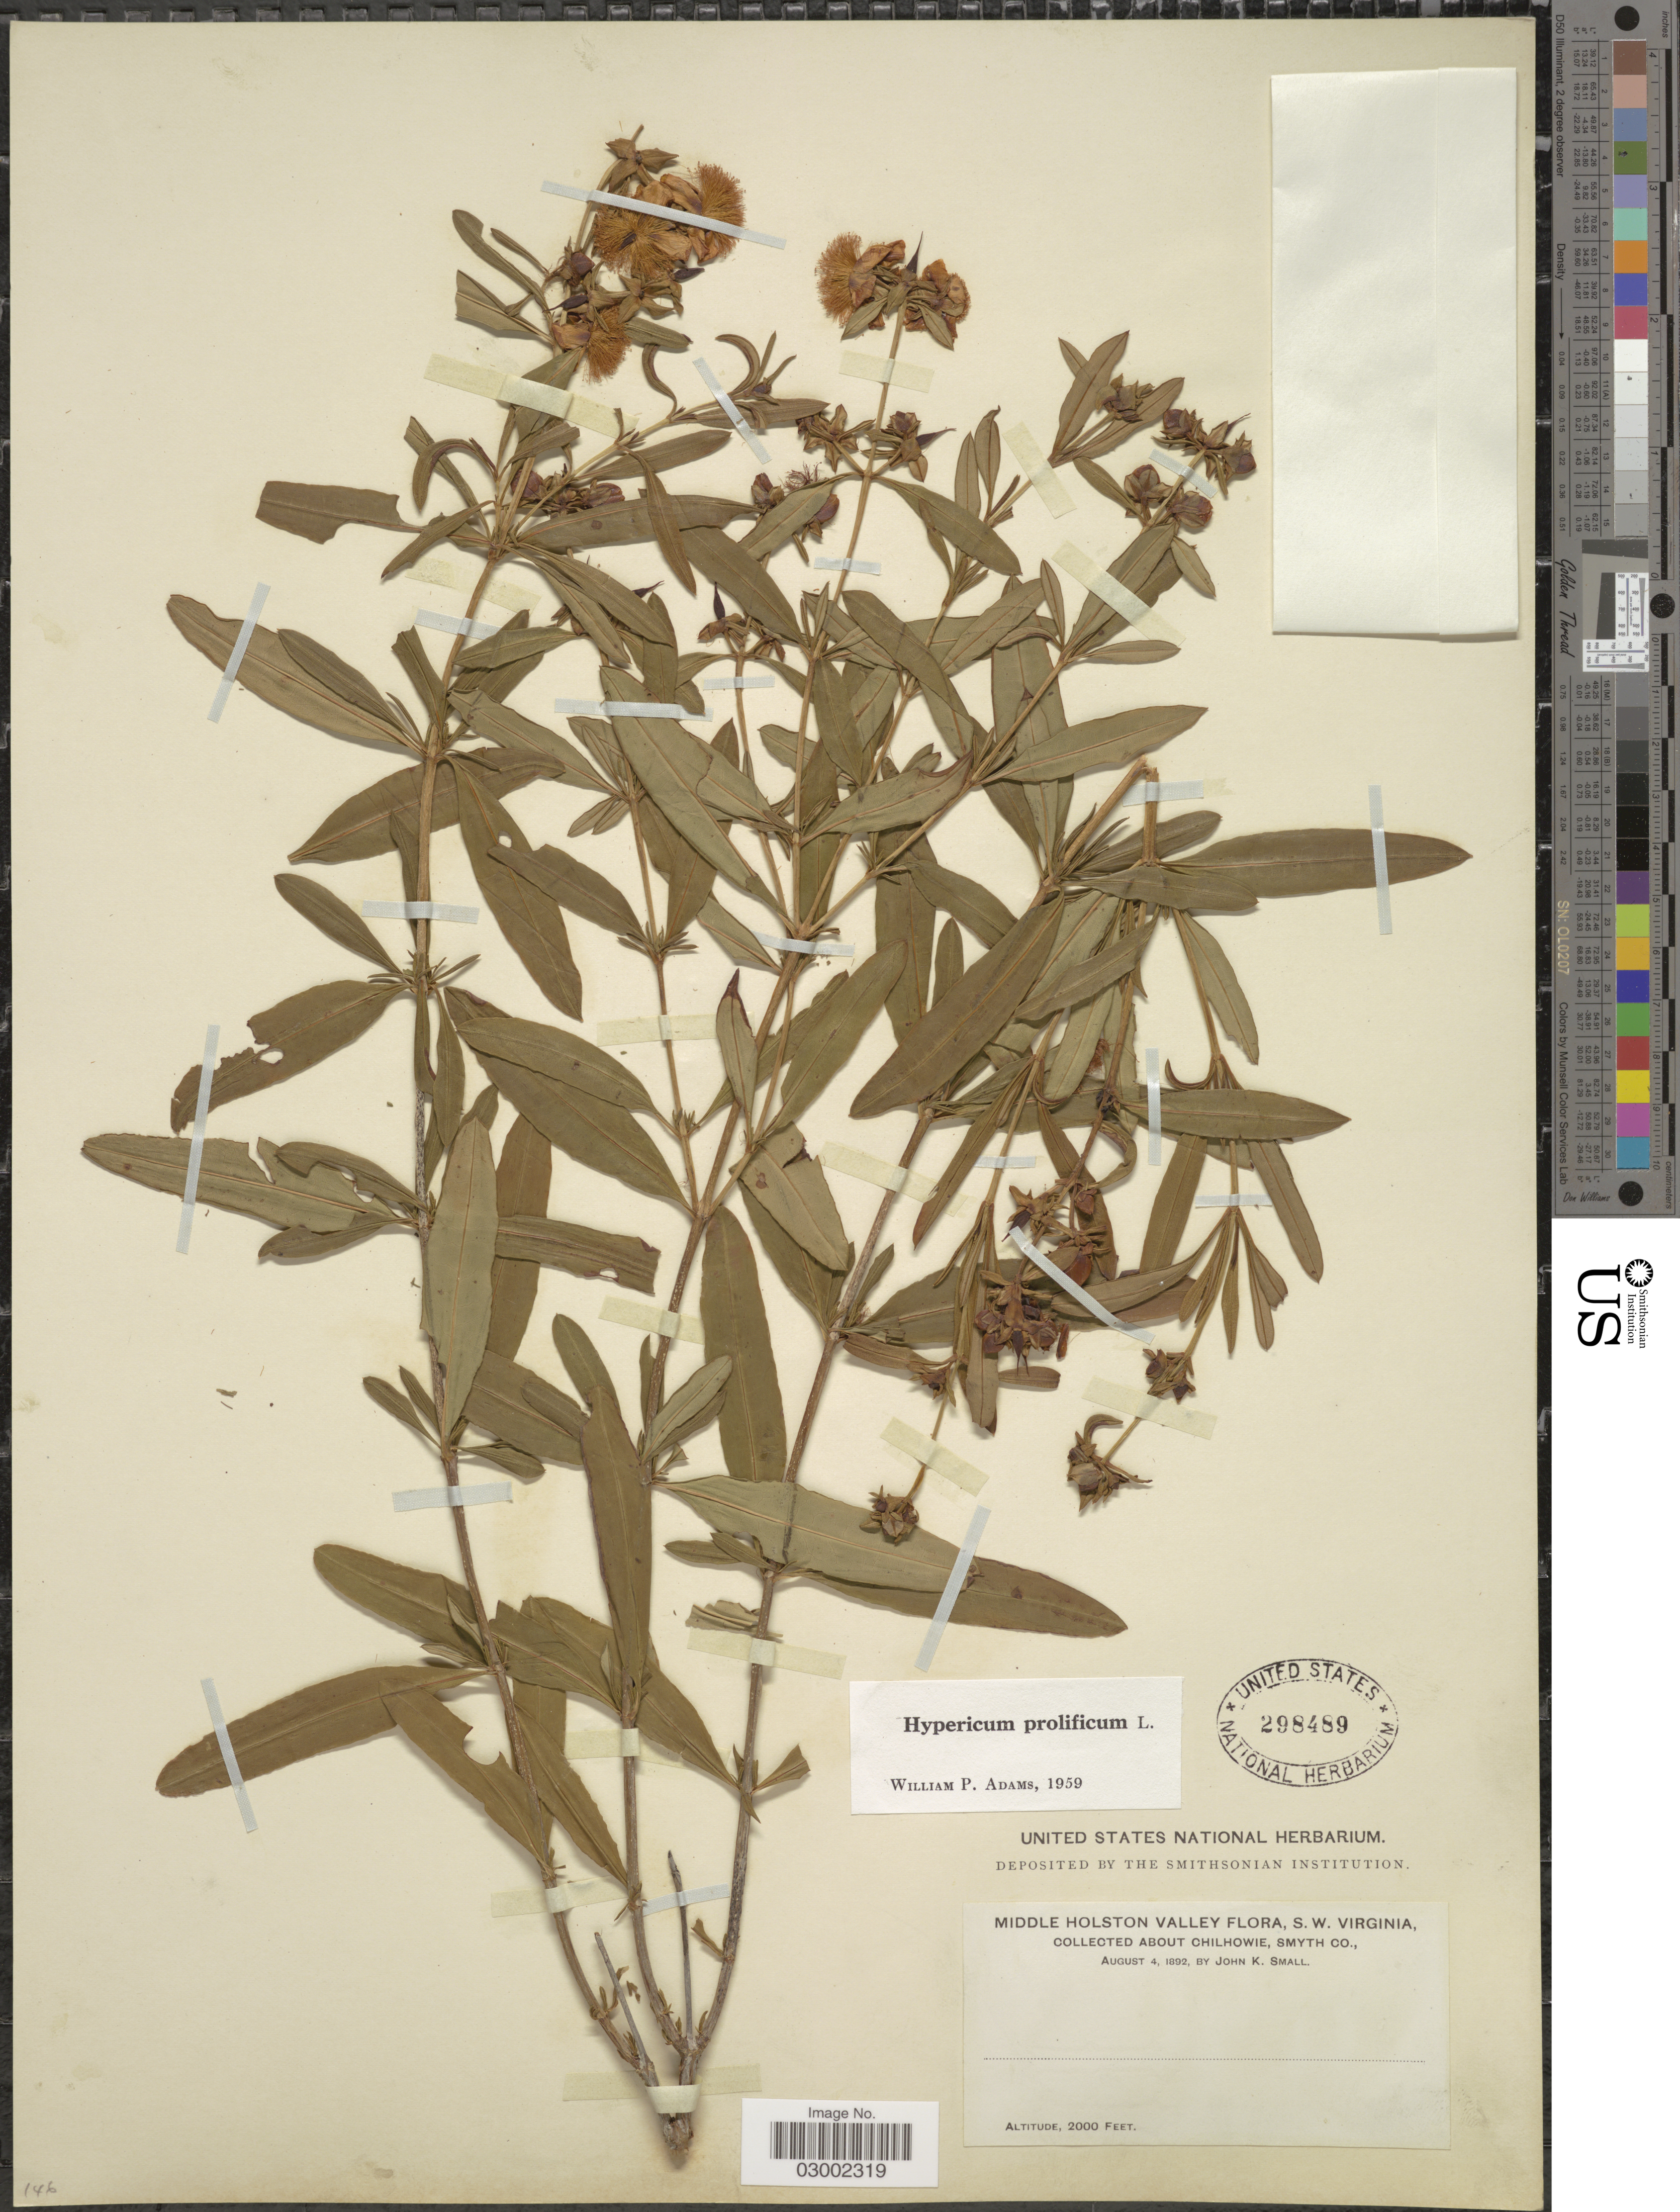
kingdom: Plantae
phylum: Tracheophyta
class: Magnoliopsida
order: Malpighiales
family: Hypericaceae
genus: Hypericum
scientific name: Hypericum prolificum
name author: L.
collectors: J. K. Small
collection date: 1892-08-04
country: United States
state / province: Virginia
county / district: Smyth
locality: Middle Holston Valley. S. W. Virginia. About Chilhowie, Smyth Co.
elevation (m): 610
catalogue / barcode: US 298489